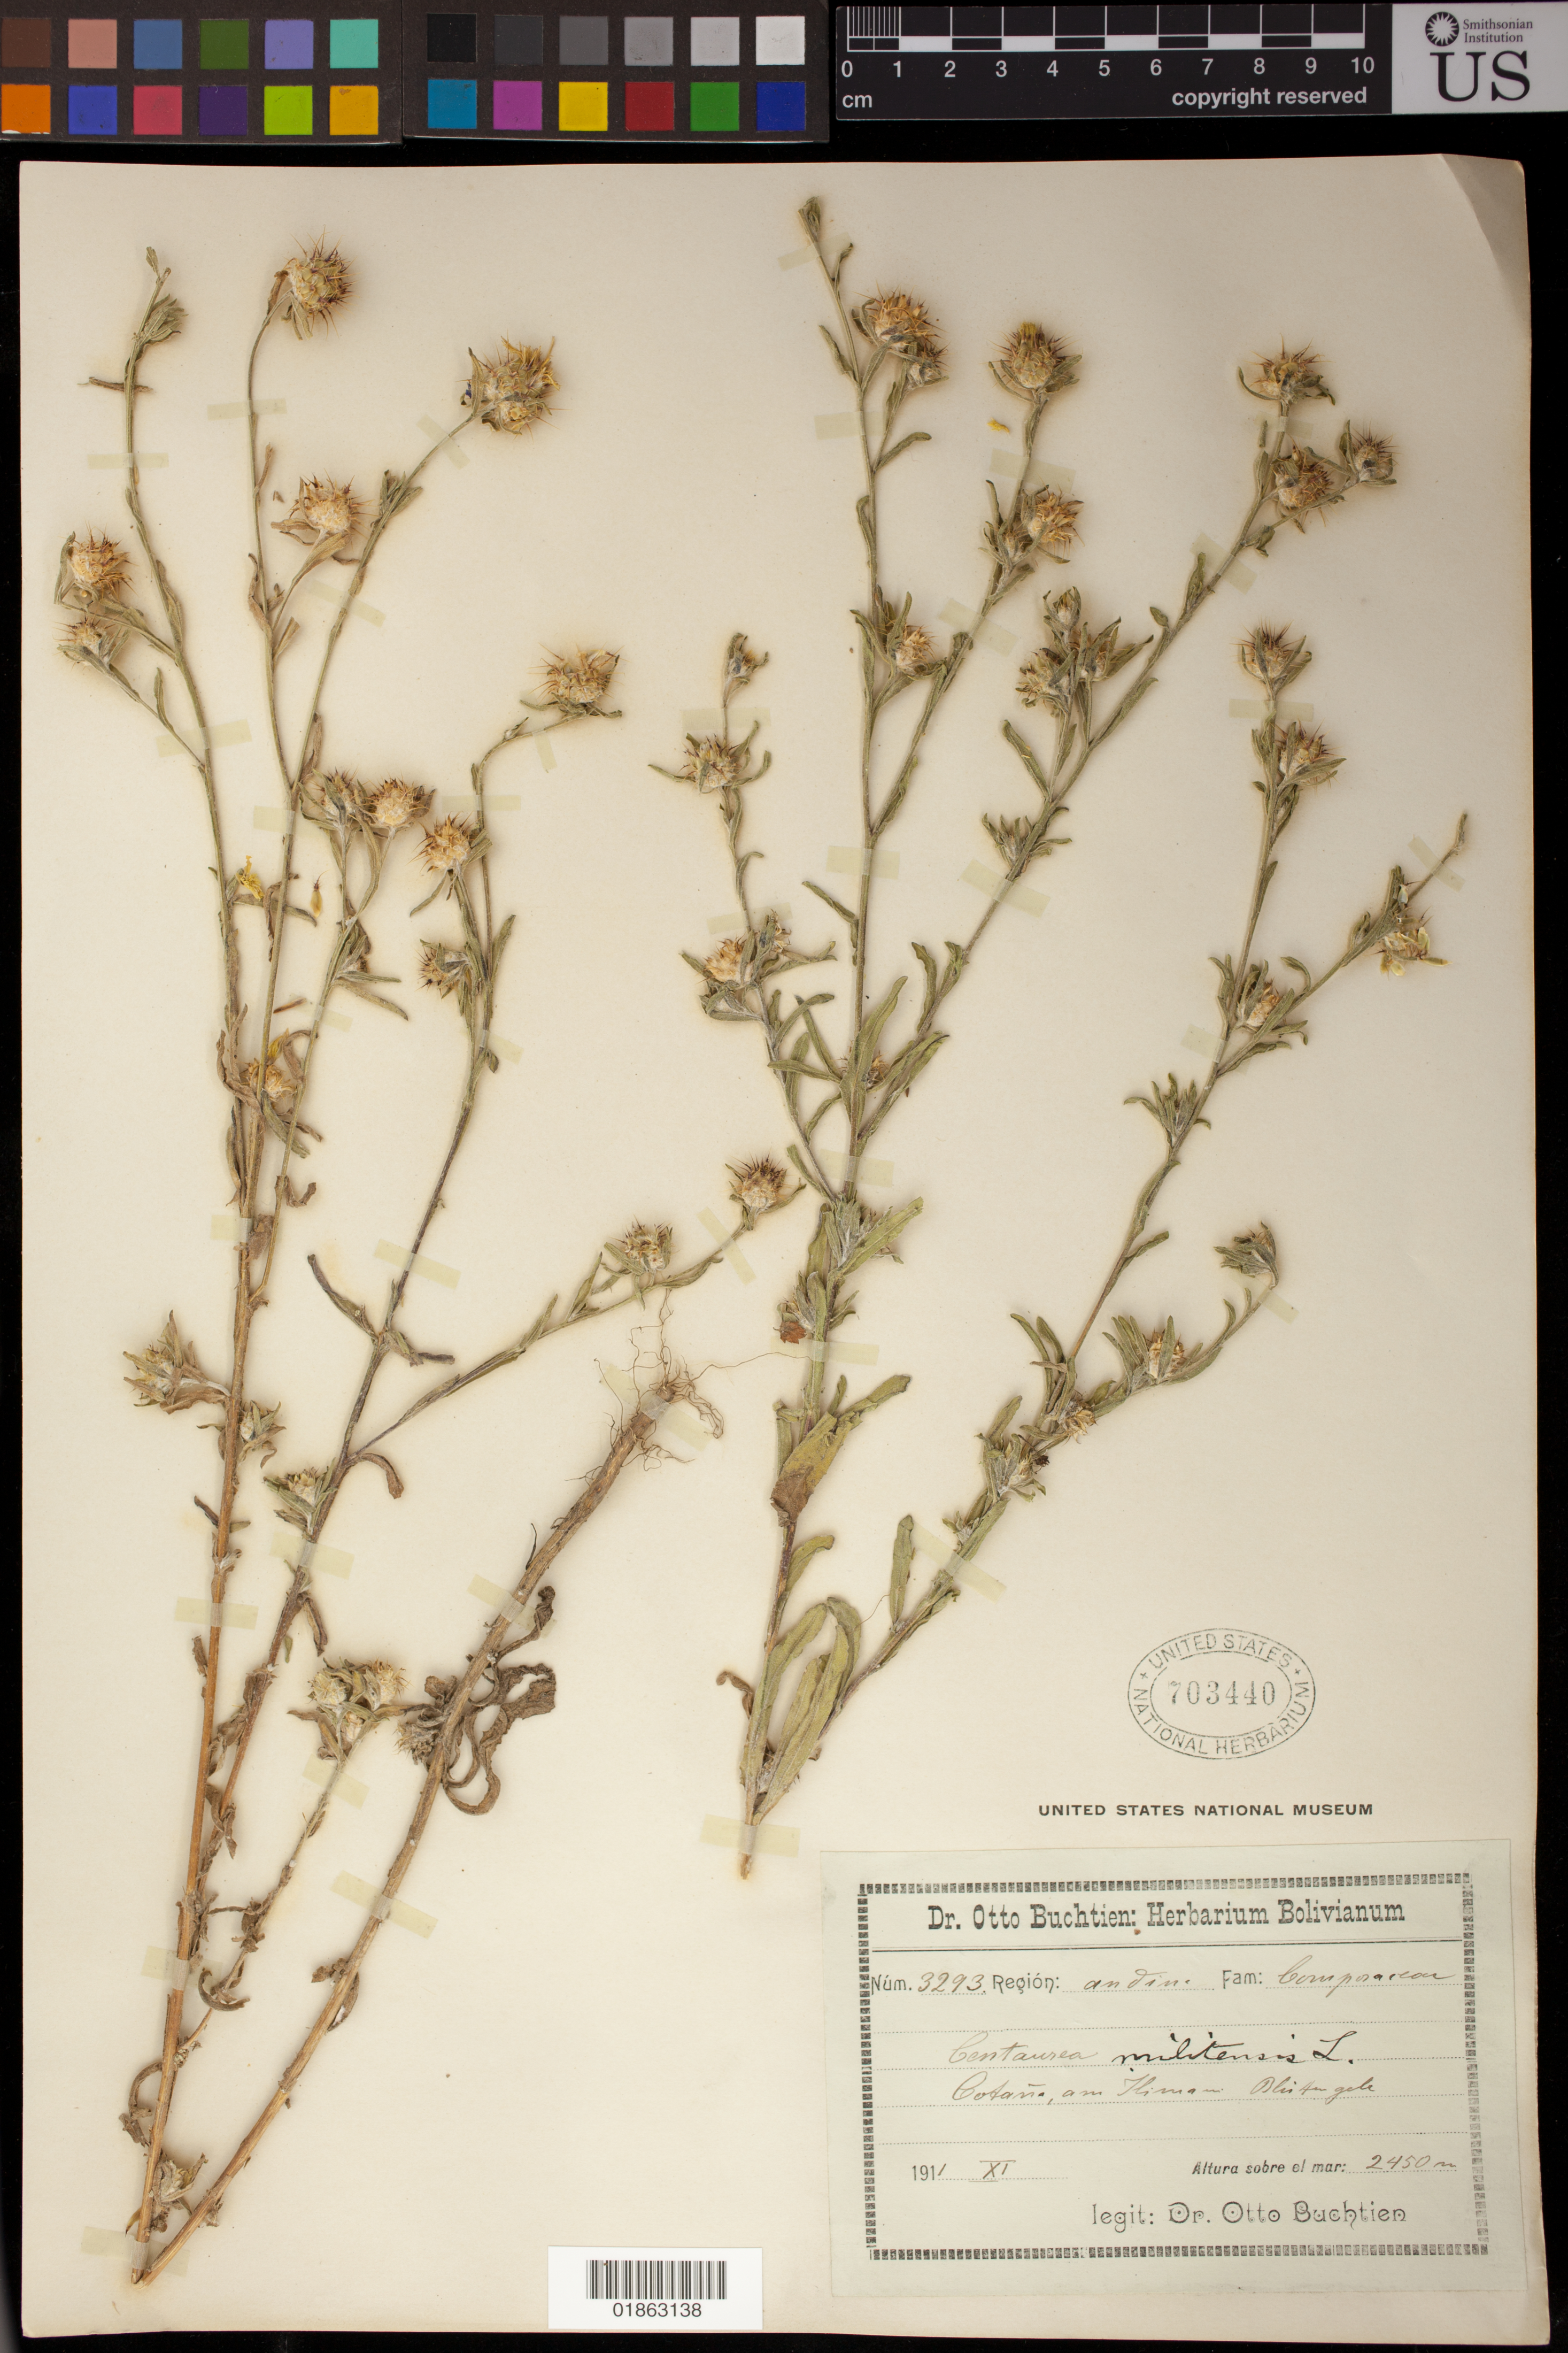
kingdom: Plantae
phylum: Tracheophyta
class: Magnoliopsida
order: Asterales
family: Asteraceae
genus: Centaurea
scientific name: Centaurea melitensis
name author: L.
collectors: O. Buchtien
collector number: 3293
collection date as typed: Nov 1911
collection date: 1911-11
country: Bolivia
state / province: La Paz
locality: Cotaña, am Illimani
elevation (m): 2450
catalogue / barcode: US 703440